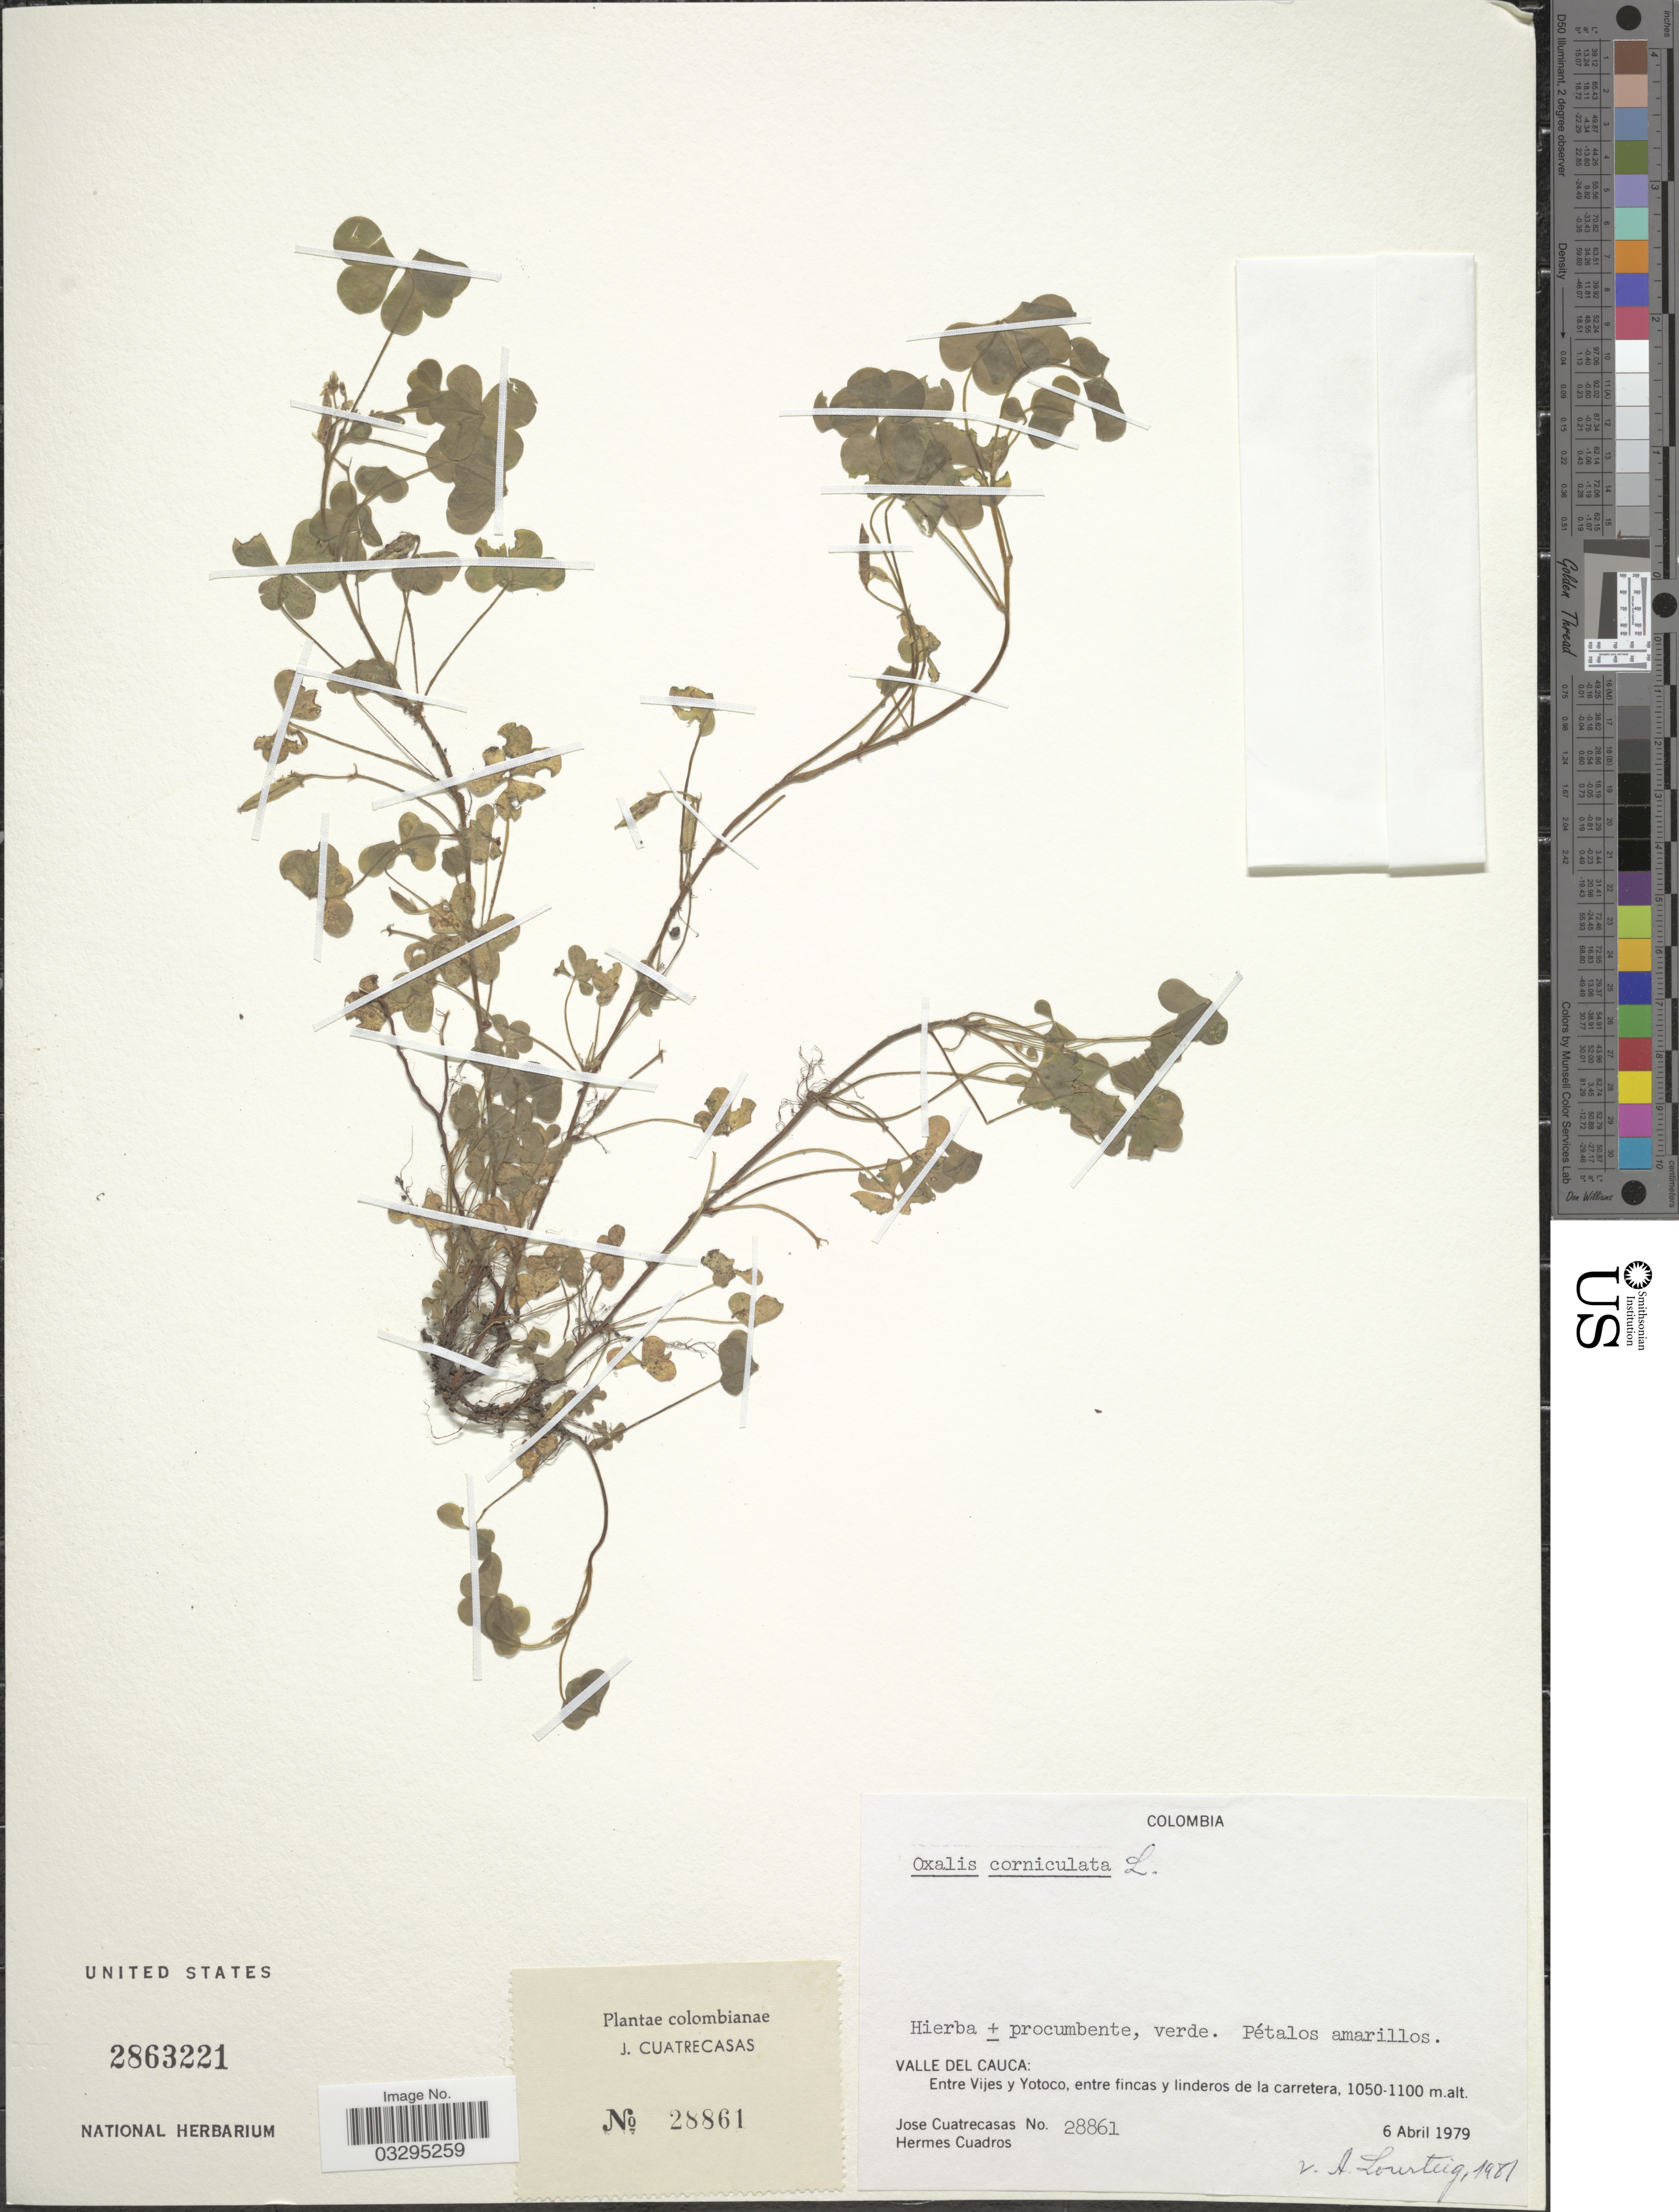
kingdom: Plantae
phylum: Tracheophyta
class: Magnoliopsida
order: Oxalidales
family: Oxalidaceae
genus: Oxalis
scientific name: Oxalis corniculata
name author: L.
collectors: J. Cuatrecasas & H. Cuadros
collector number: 28861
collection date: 1979-04-06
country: Colombia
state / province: Valle del Cauca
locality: Entre Vijes y Yotoco, entre fincas y linderos de la carretera.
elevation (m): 1050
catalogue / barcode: US 2863221